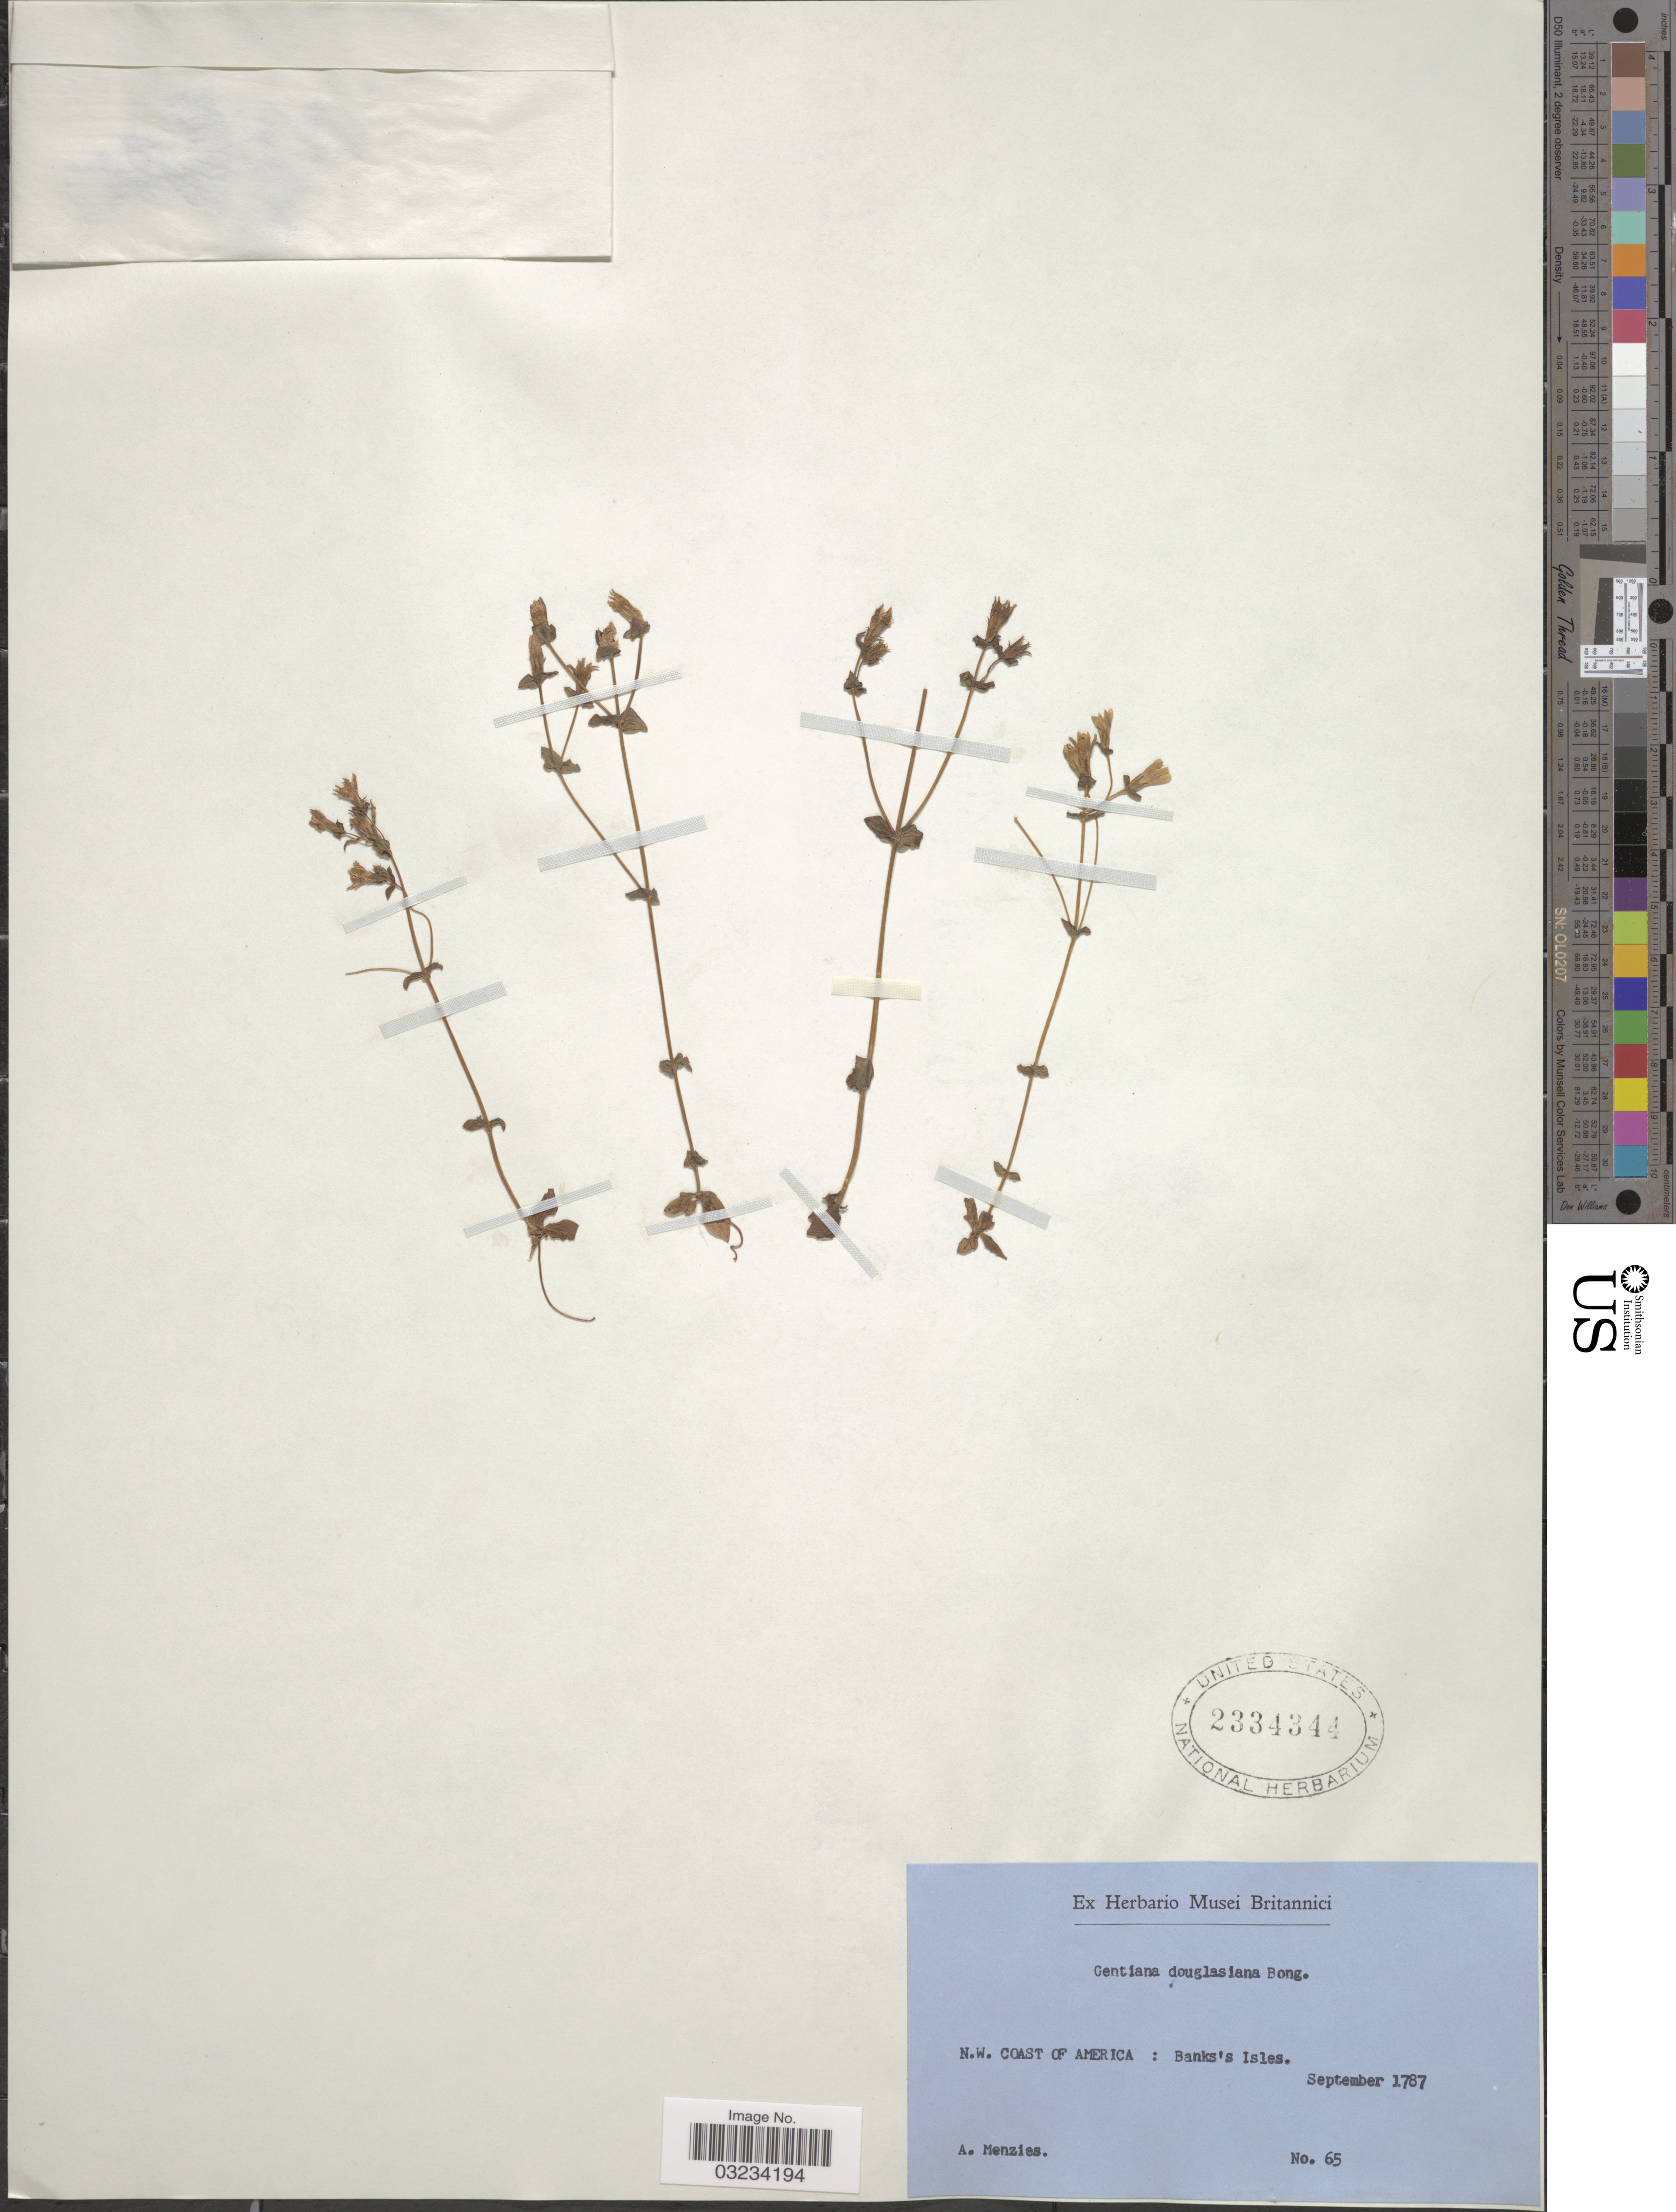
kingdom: Plantae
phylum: Tracheophyta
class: Magnoliopsida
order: Gentianales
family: Gentianaceae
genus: Gentiana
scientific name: Gentiana douglasiana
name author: Bong.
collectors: A. Menzies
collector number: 65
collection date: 1787-09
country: Vanuatu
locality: N.W. Coast of America: Banks's Isles.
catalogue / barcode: US 2334344